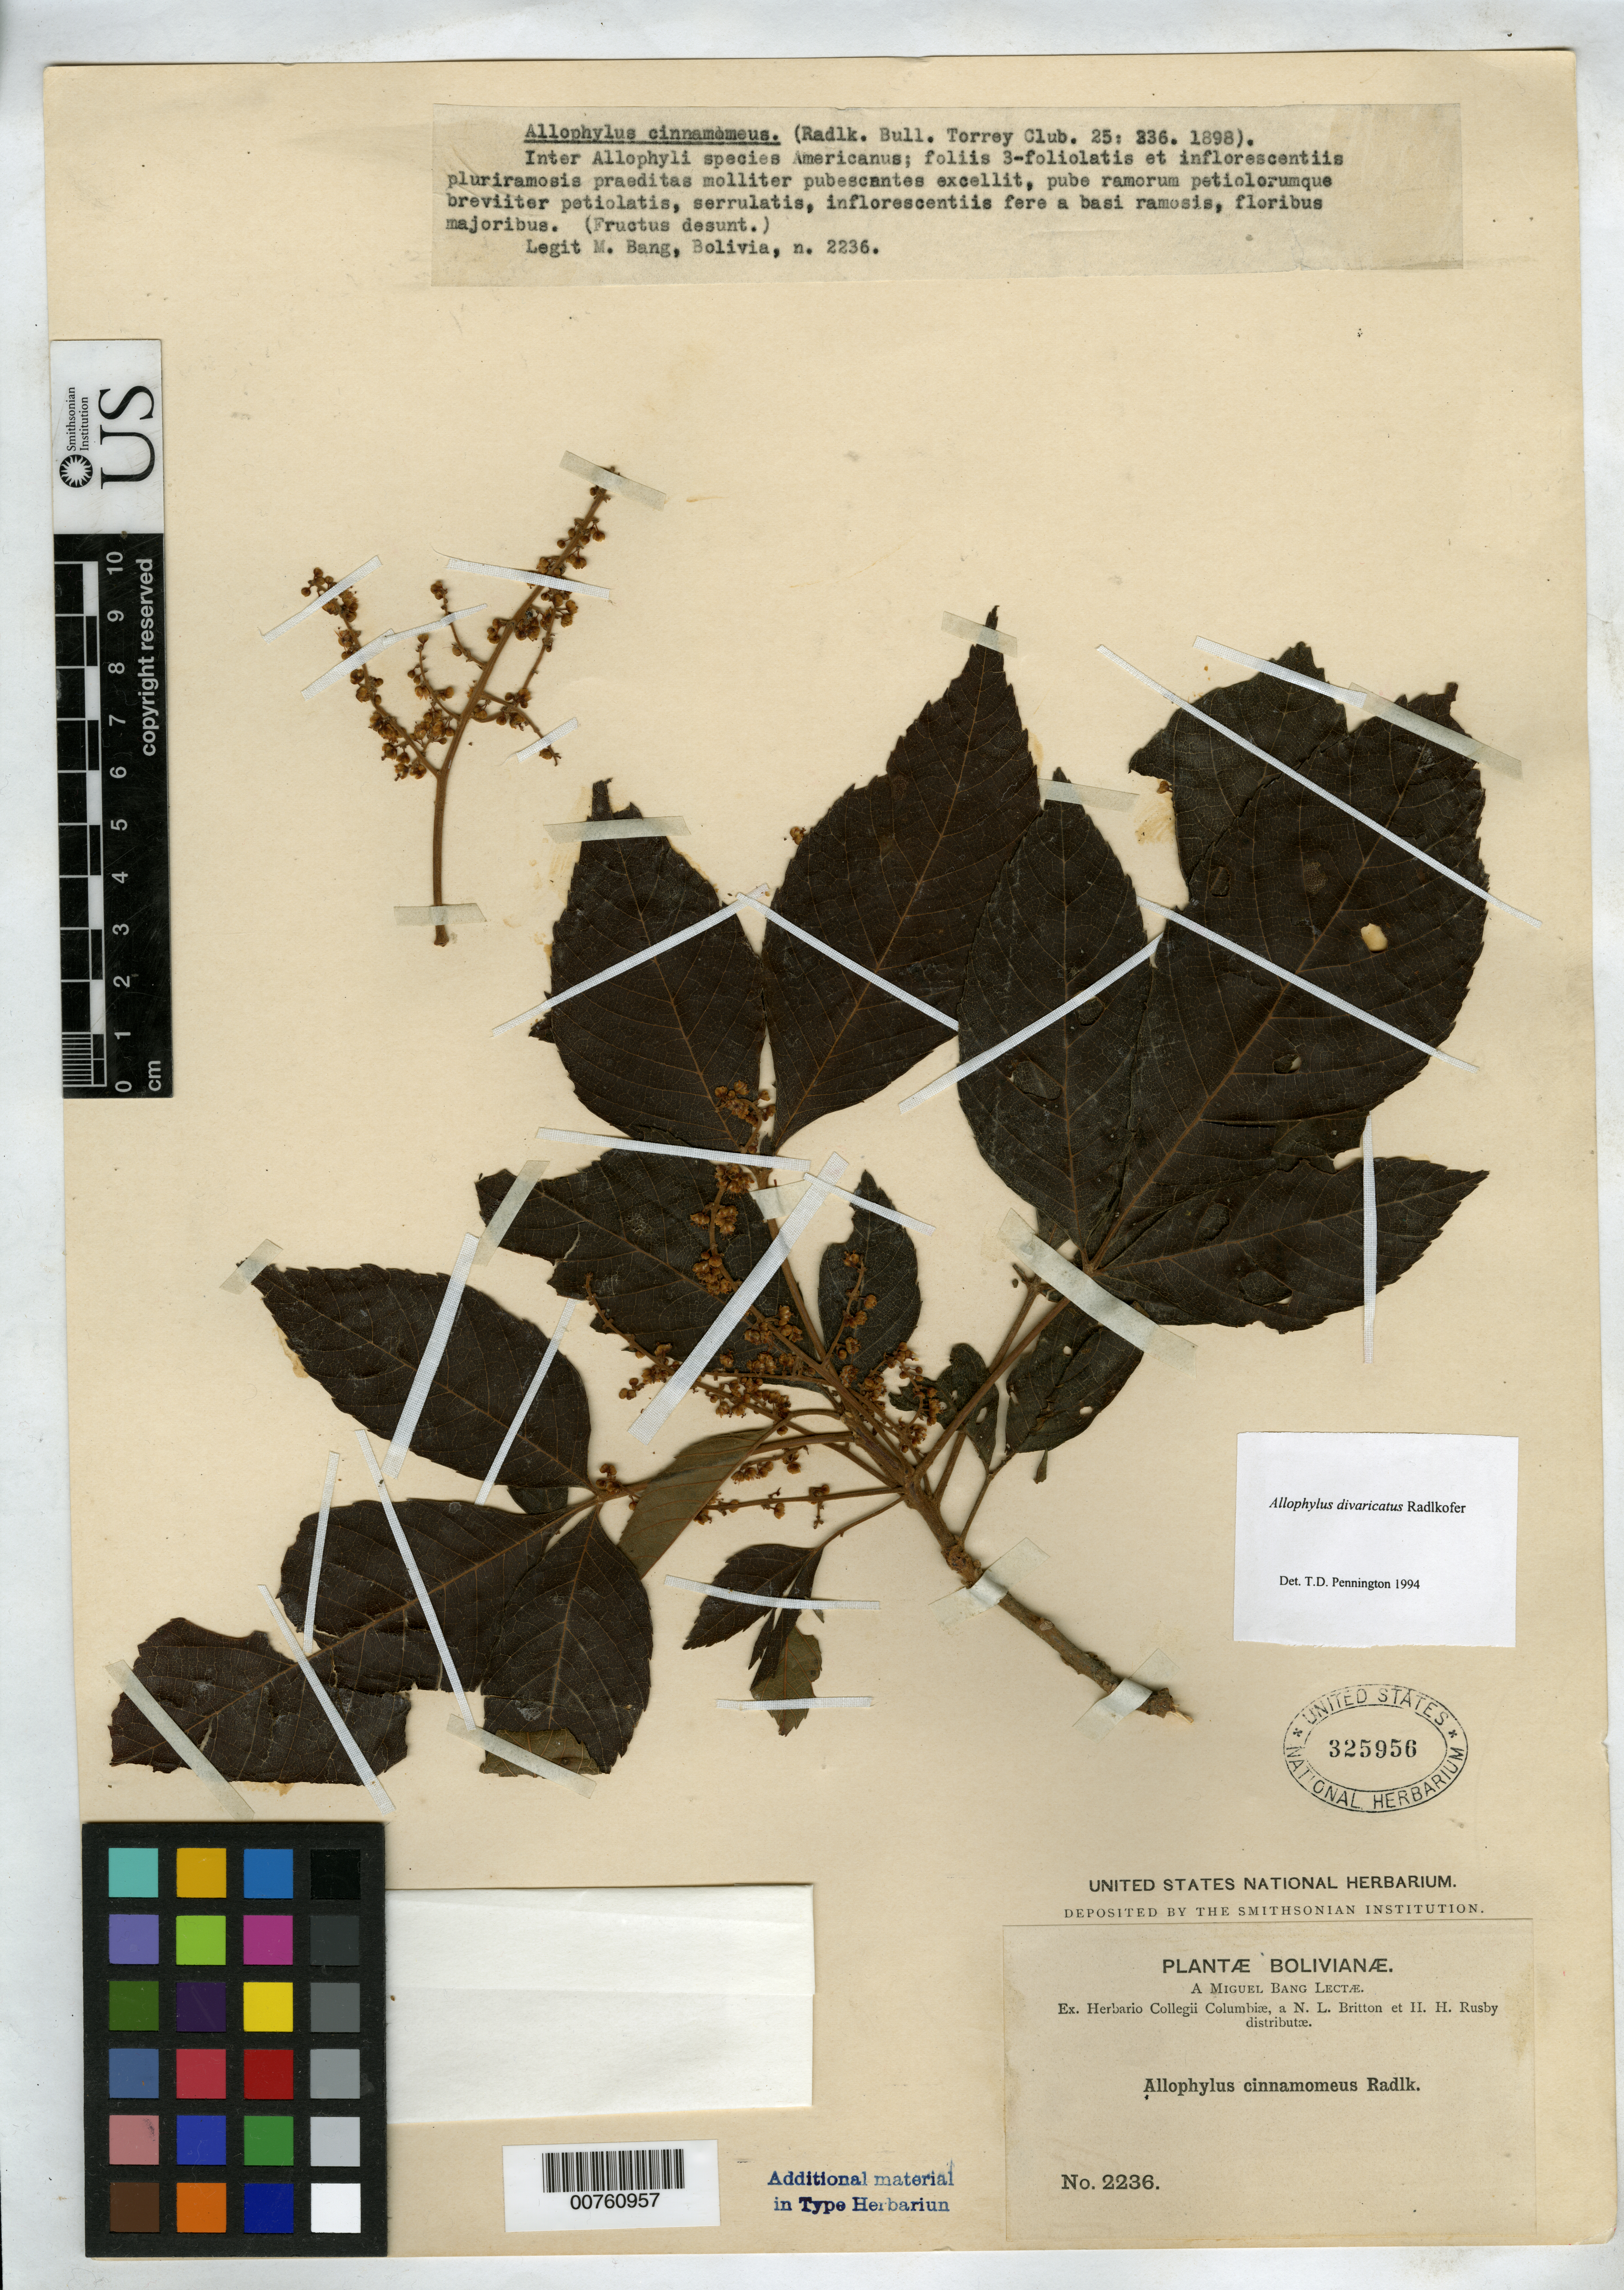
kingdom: Plantae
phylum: Tracheophyta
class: Magnoliopsida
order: Sapindales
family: Sapindaceae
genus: Allophylus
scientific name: Allophylus cinnamomeus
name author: Radlk.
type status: Type Collection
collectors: M. Bang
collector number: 2236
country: Bolivia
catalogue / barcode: US 325956